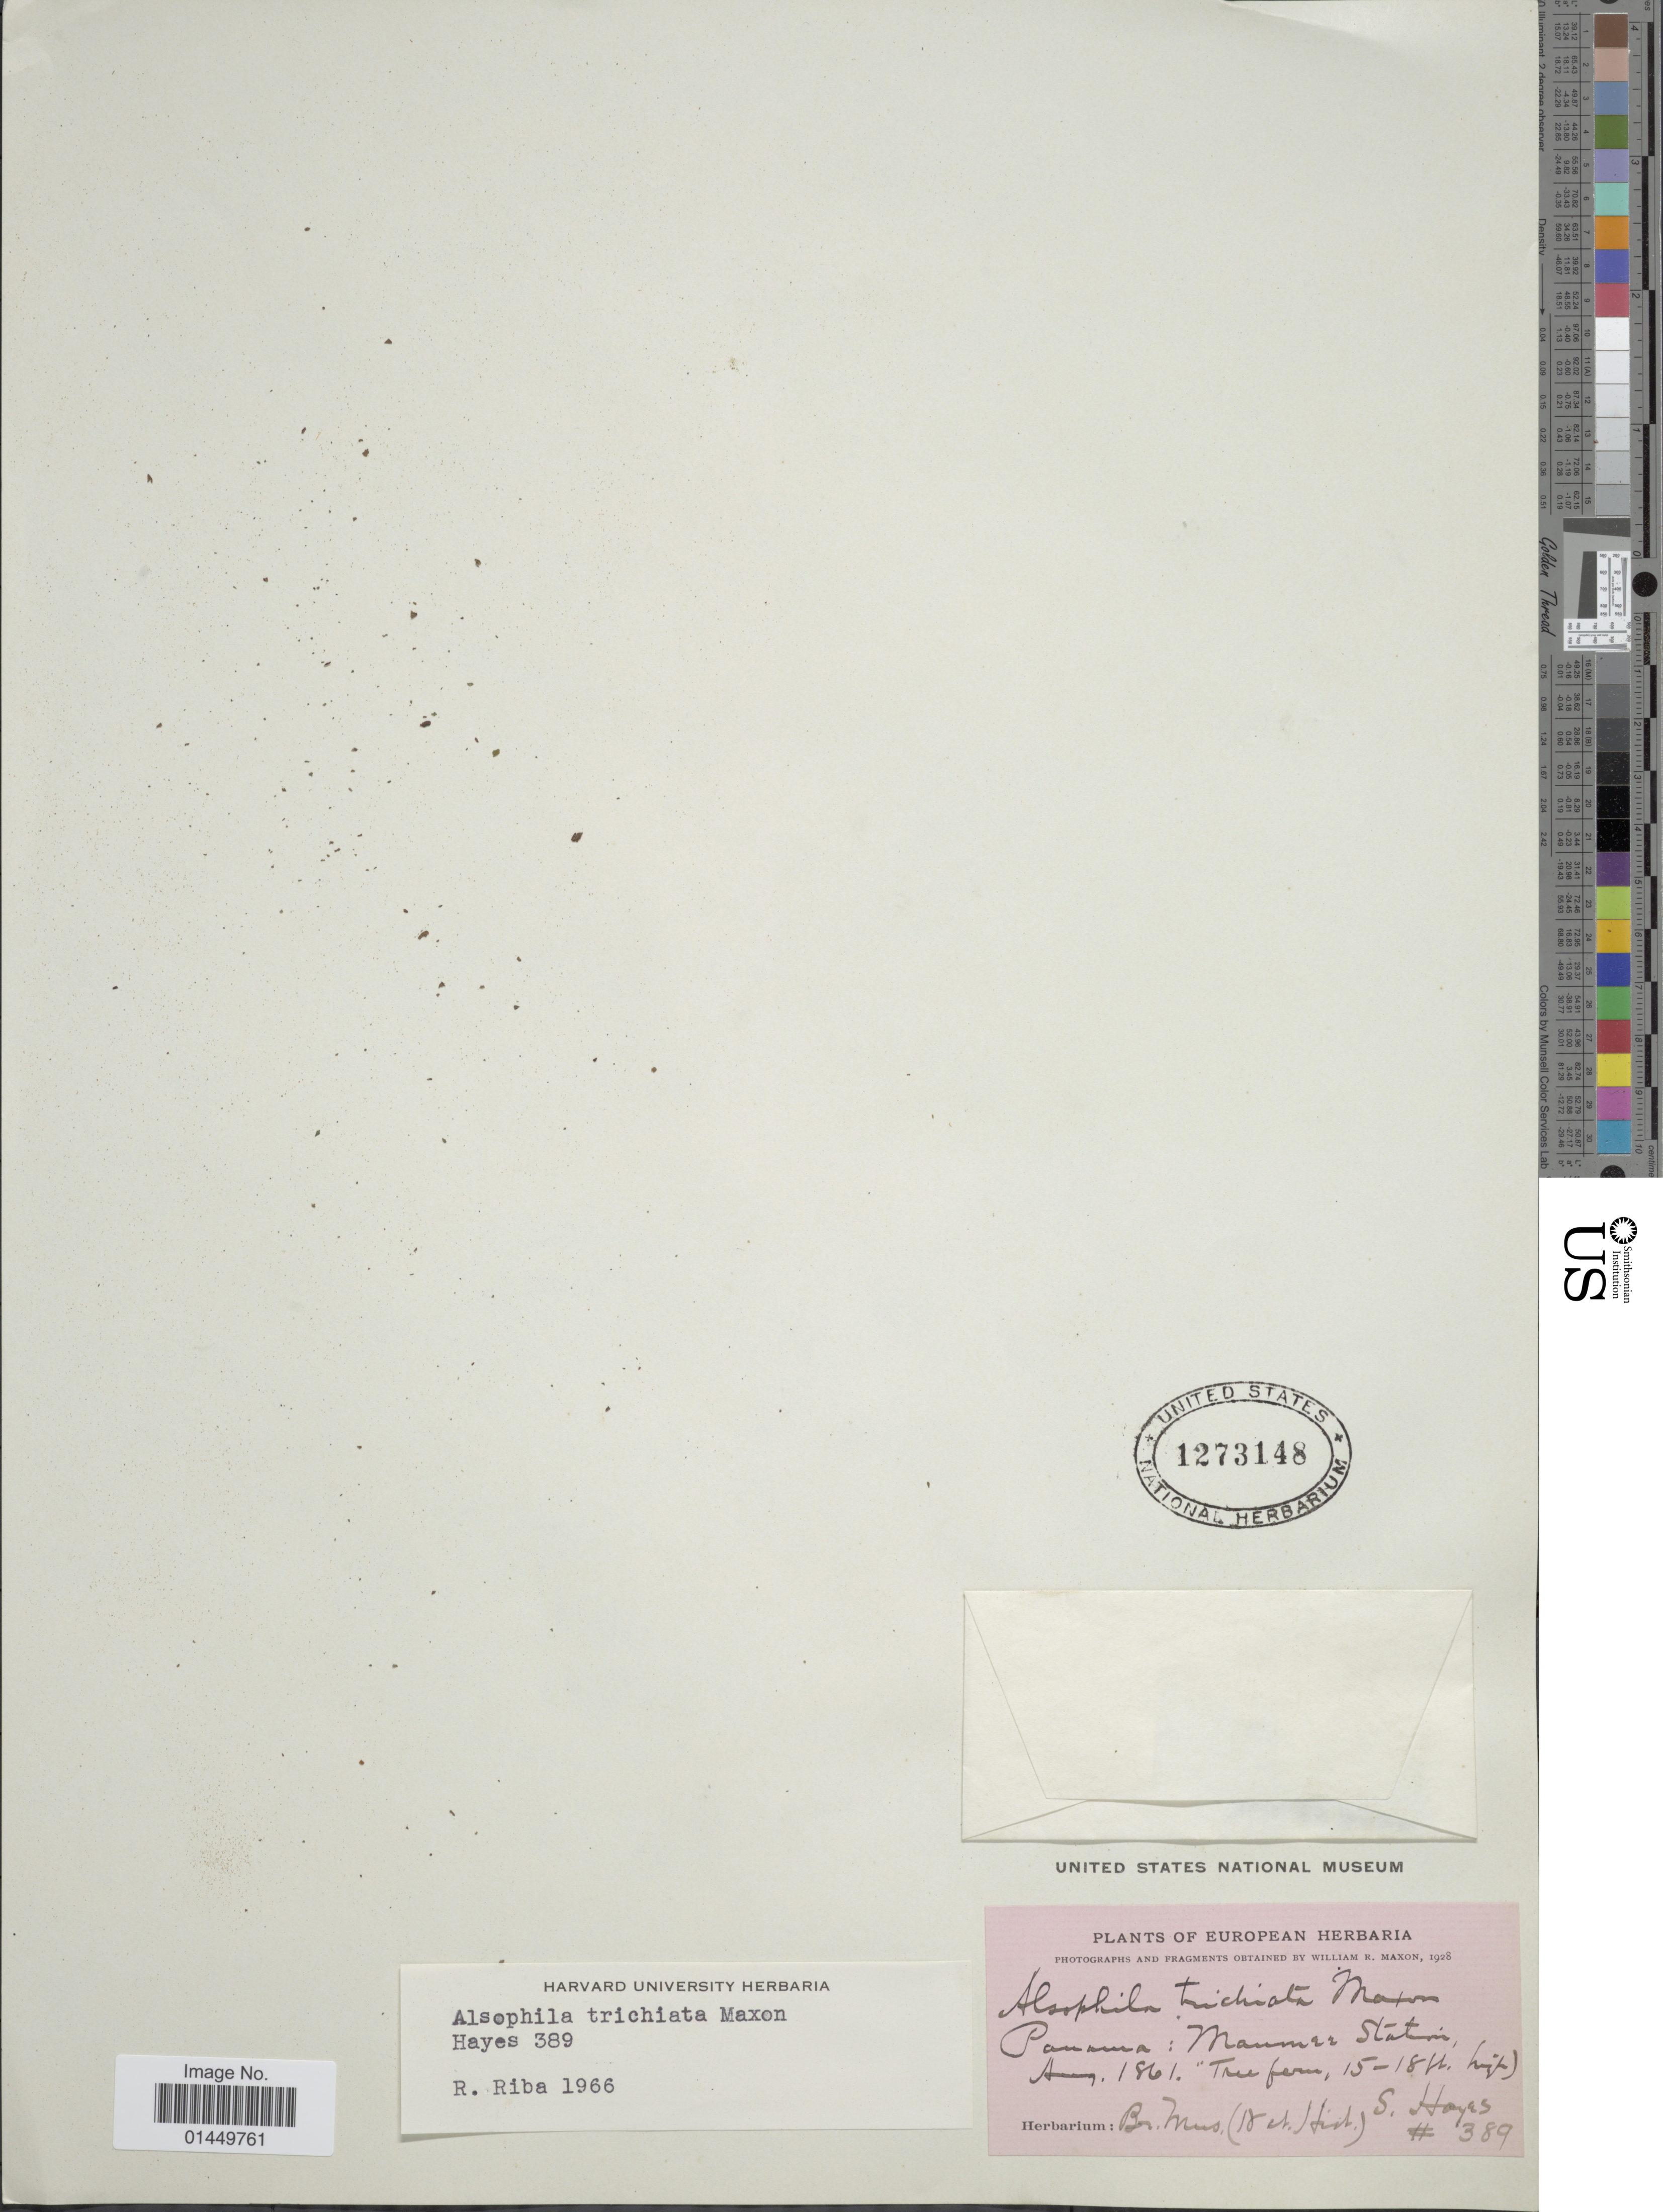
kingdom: Plantae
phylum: Tracheophyta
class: Polypodiopsida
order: Cyatheales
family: Cyatheaceae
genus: Cyathea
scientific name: Cyathea trichiata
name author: (Maxon) Domin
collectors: S. Hayes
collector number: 389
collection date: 1861-08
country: Panama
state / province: Panamá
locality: Panama: Mauness Station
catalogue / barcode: US 1273148